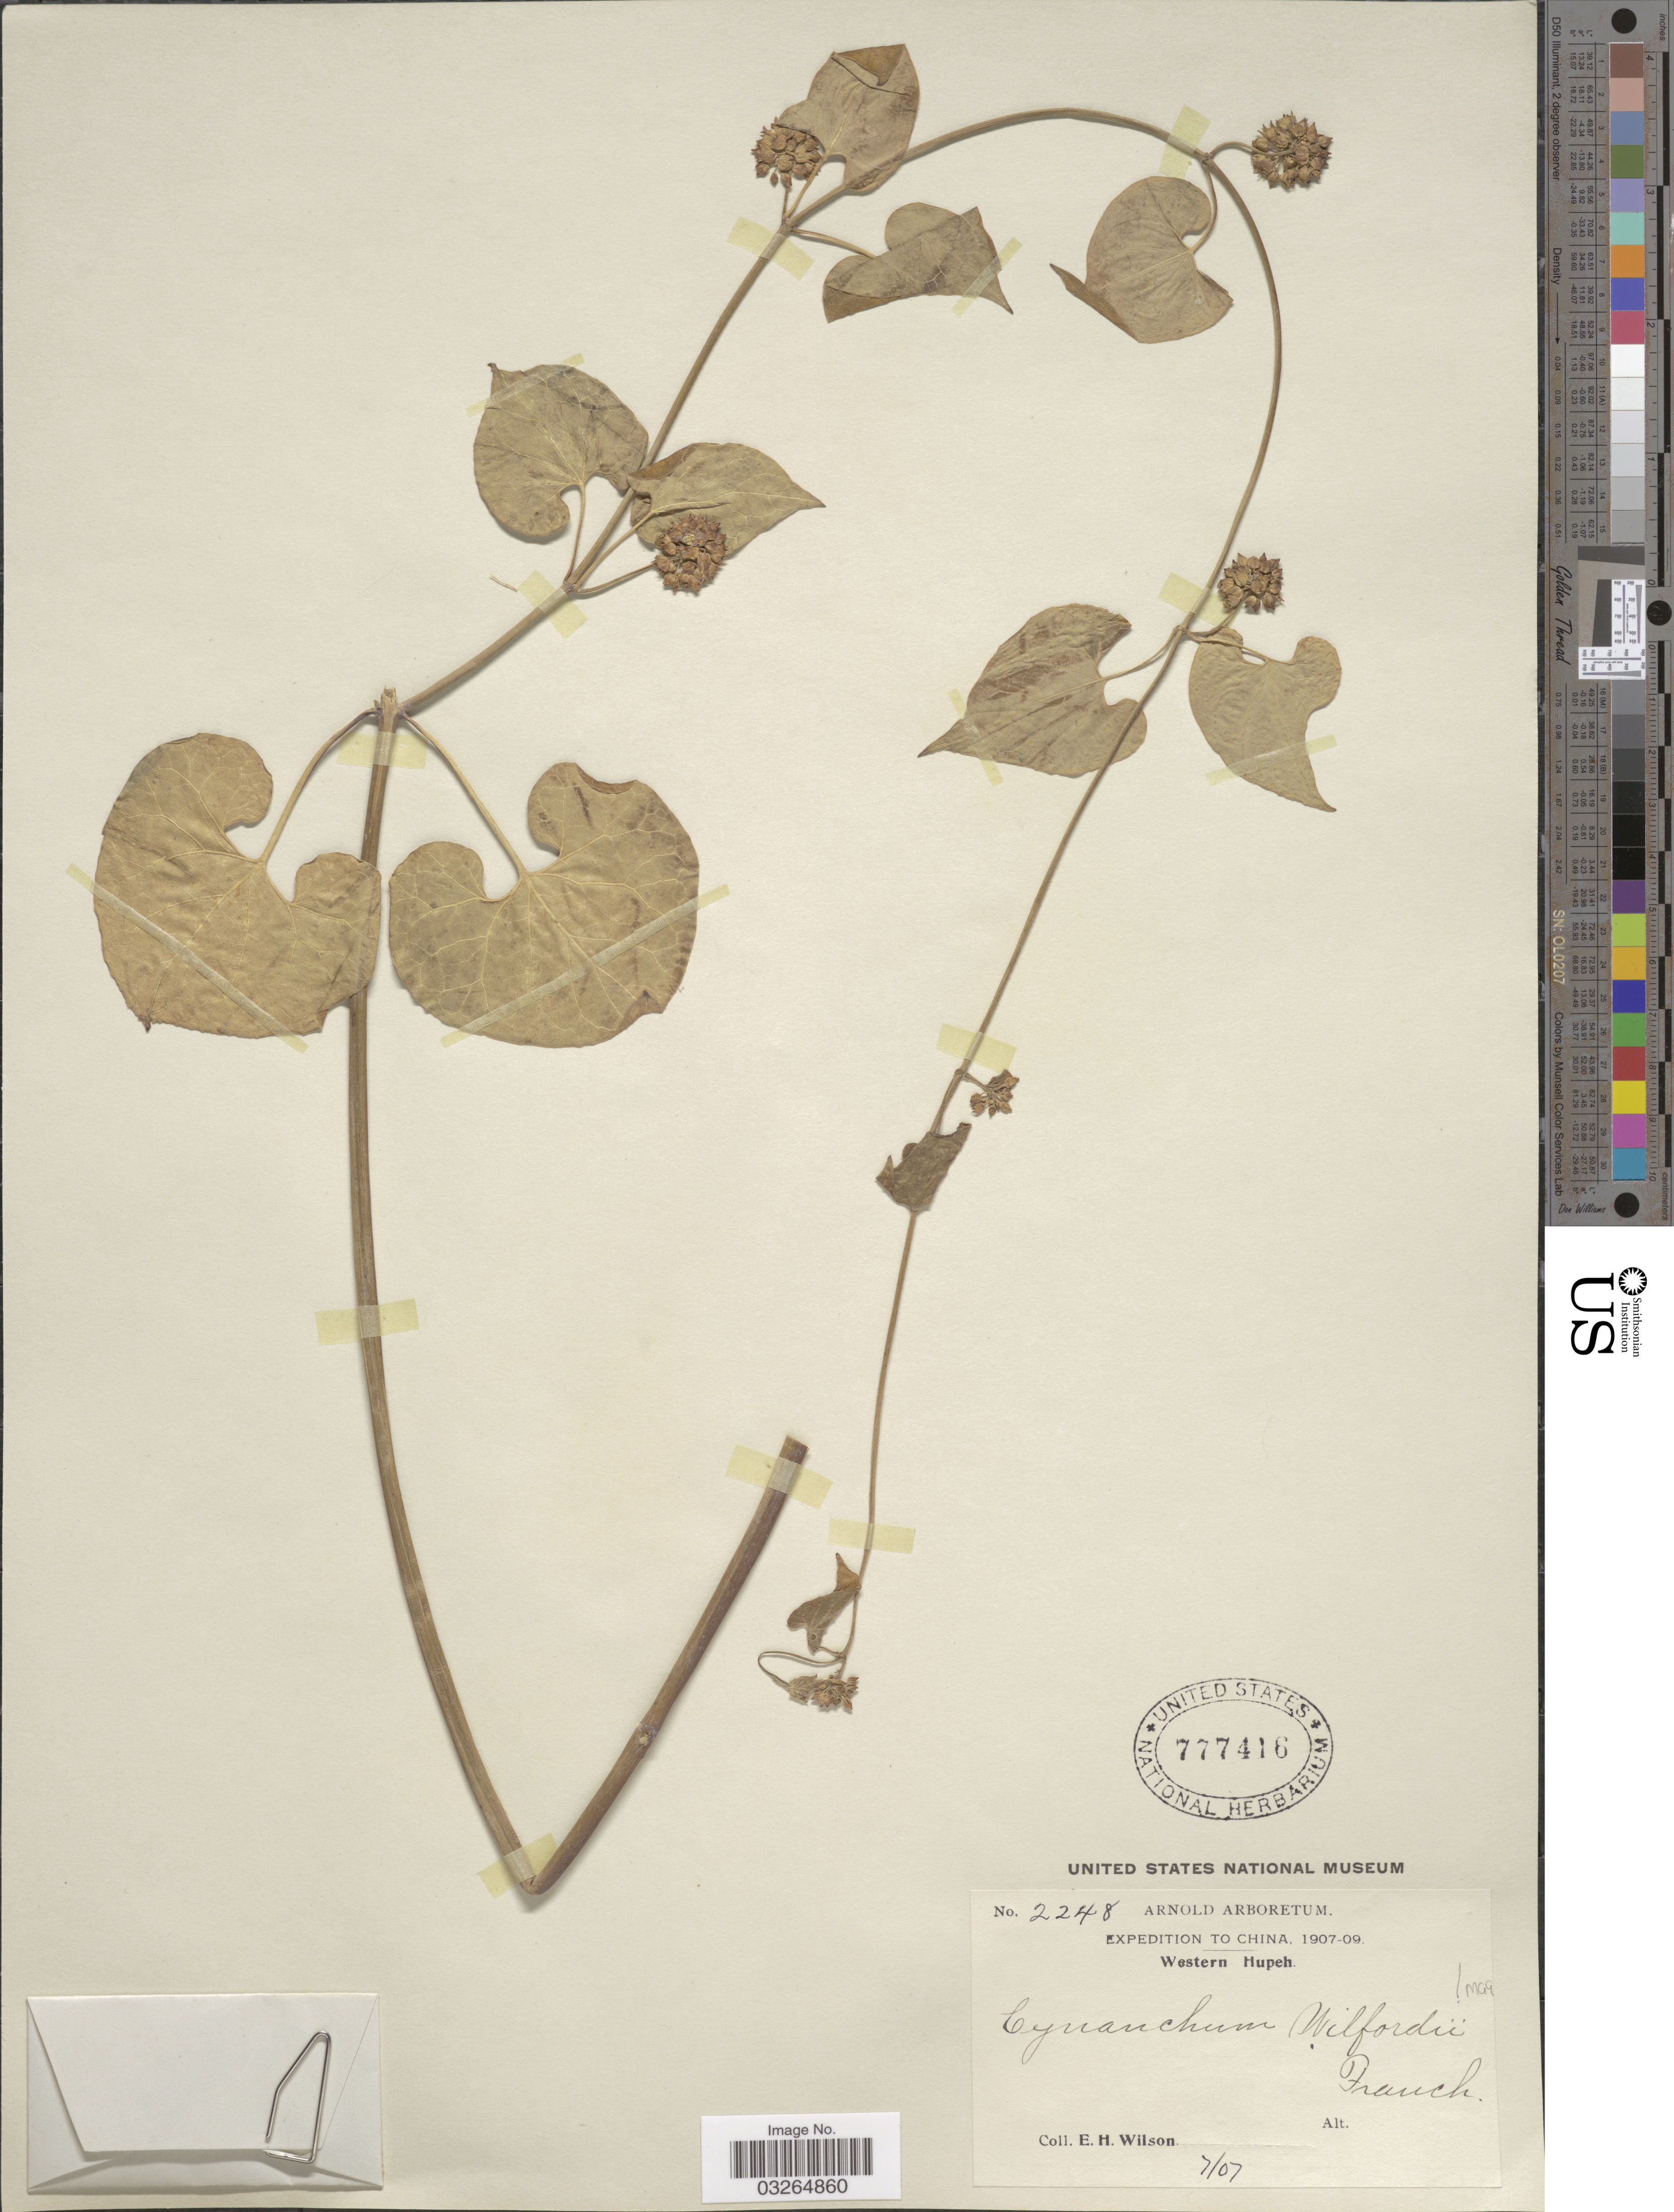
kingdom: Plantae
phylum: Tracheophyta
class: Magnoliopsida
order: Gentianales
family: Apocynaceae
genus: Cynanchum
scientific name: Cynanchum wilfordii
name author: (Maxim.) Hook. f.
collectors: E. Wilson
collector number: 2248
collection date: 1907-07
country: China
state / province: Hubei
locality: Western Hupeh.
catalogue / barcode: US 777416